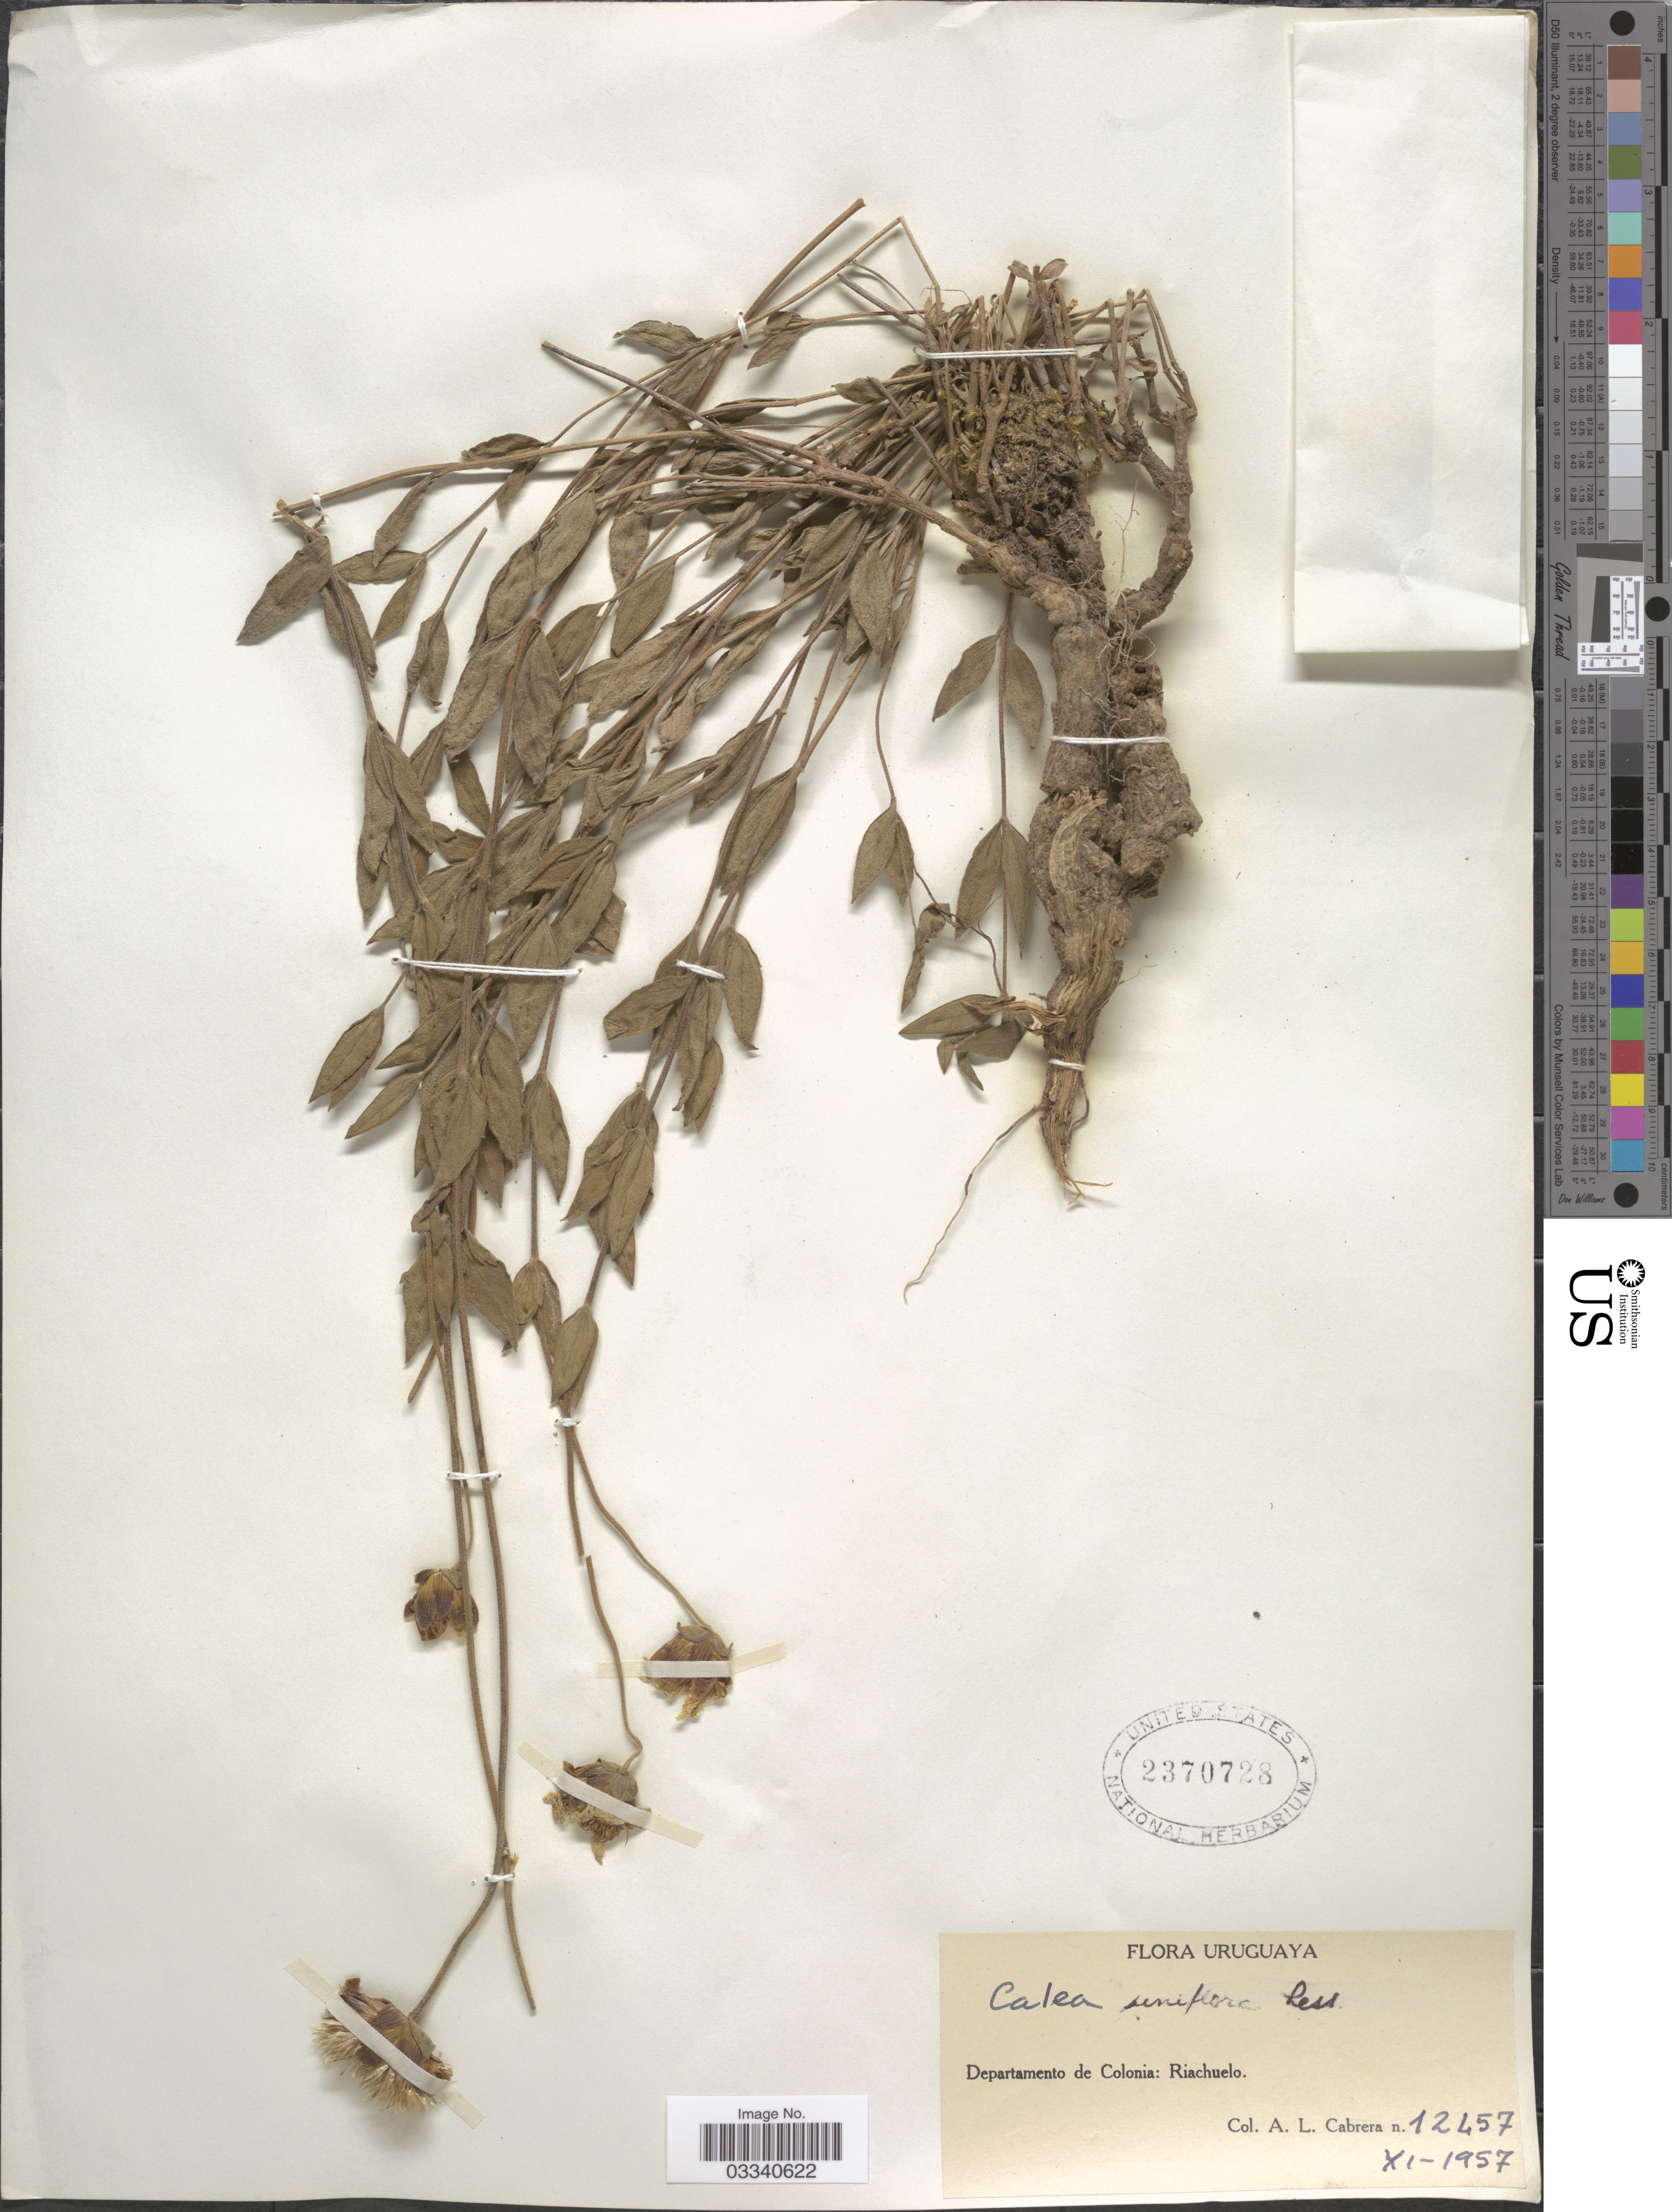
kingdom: Plantae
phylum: Tracheophyta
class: Magnoliopsida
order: Asterales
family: Asteraceae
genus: Calea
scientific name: Calea uniflora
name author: Less.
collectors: A. L. Cabrera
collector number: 12457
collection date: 1957-11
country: Uruguay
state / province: Colonia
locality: Departamento de Colonia: Riachuelo.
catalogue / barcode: US 2370728